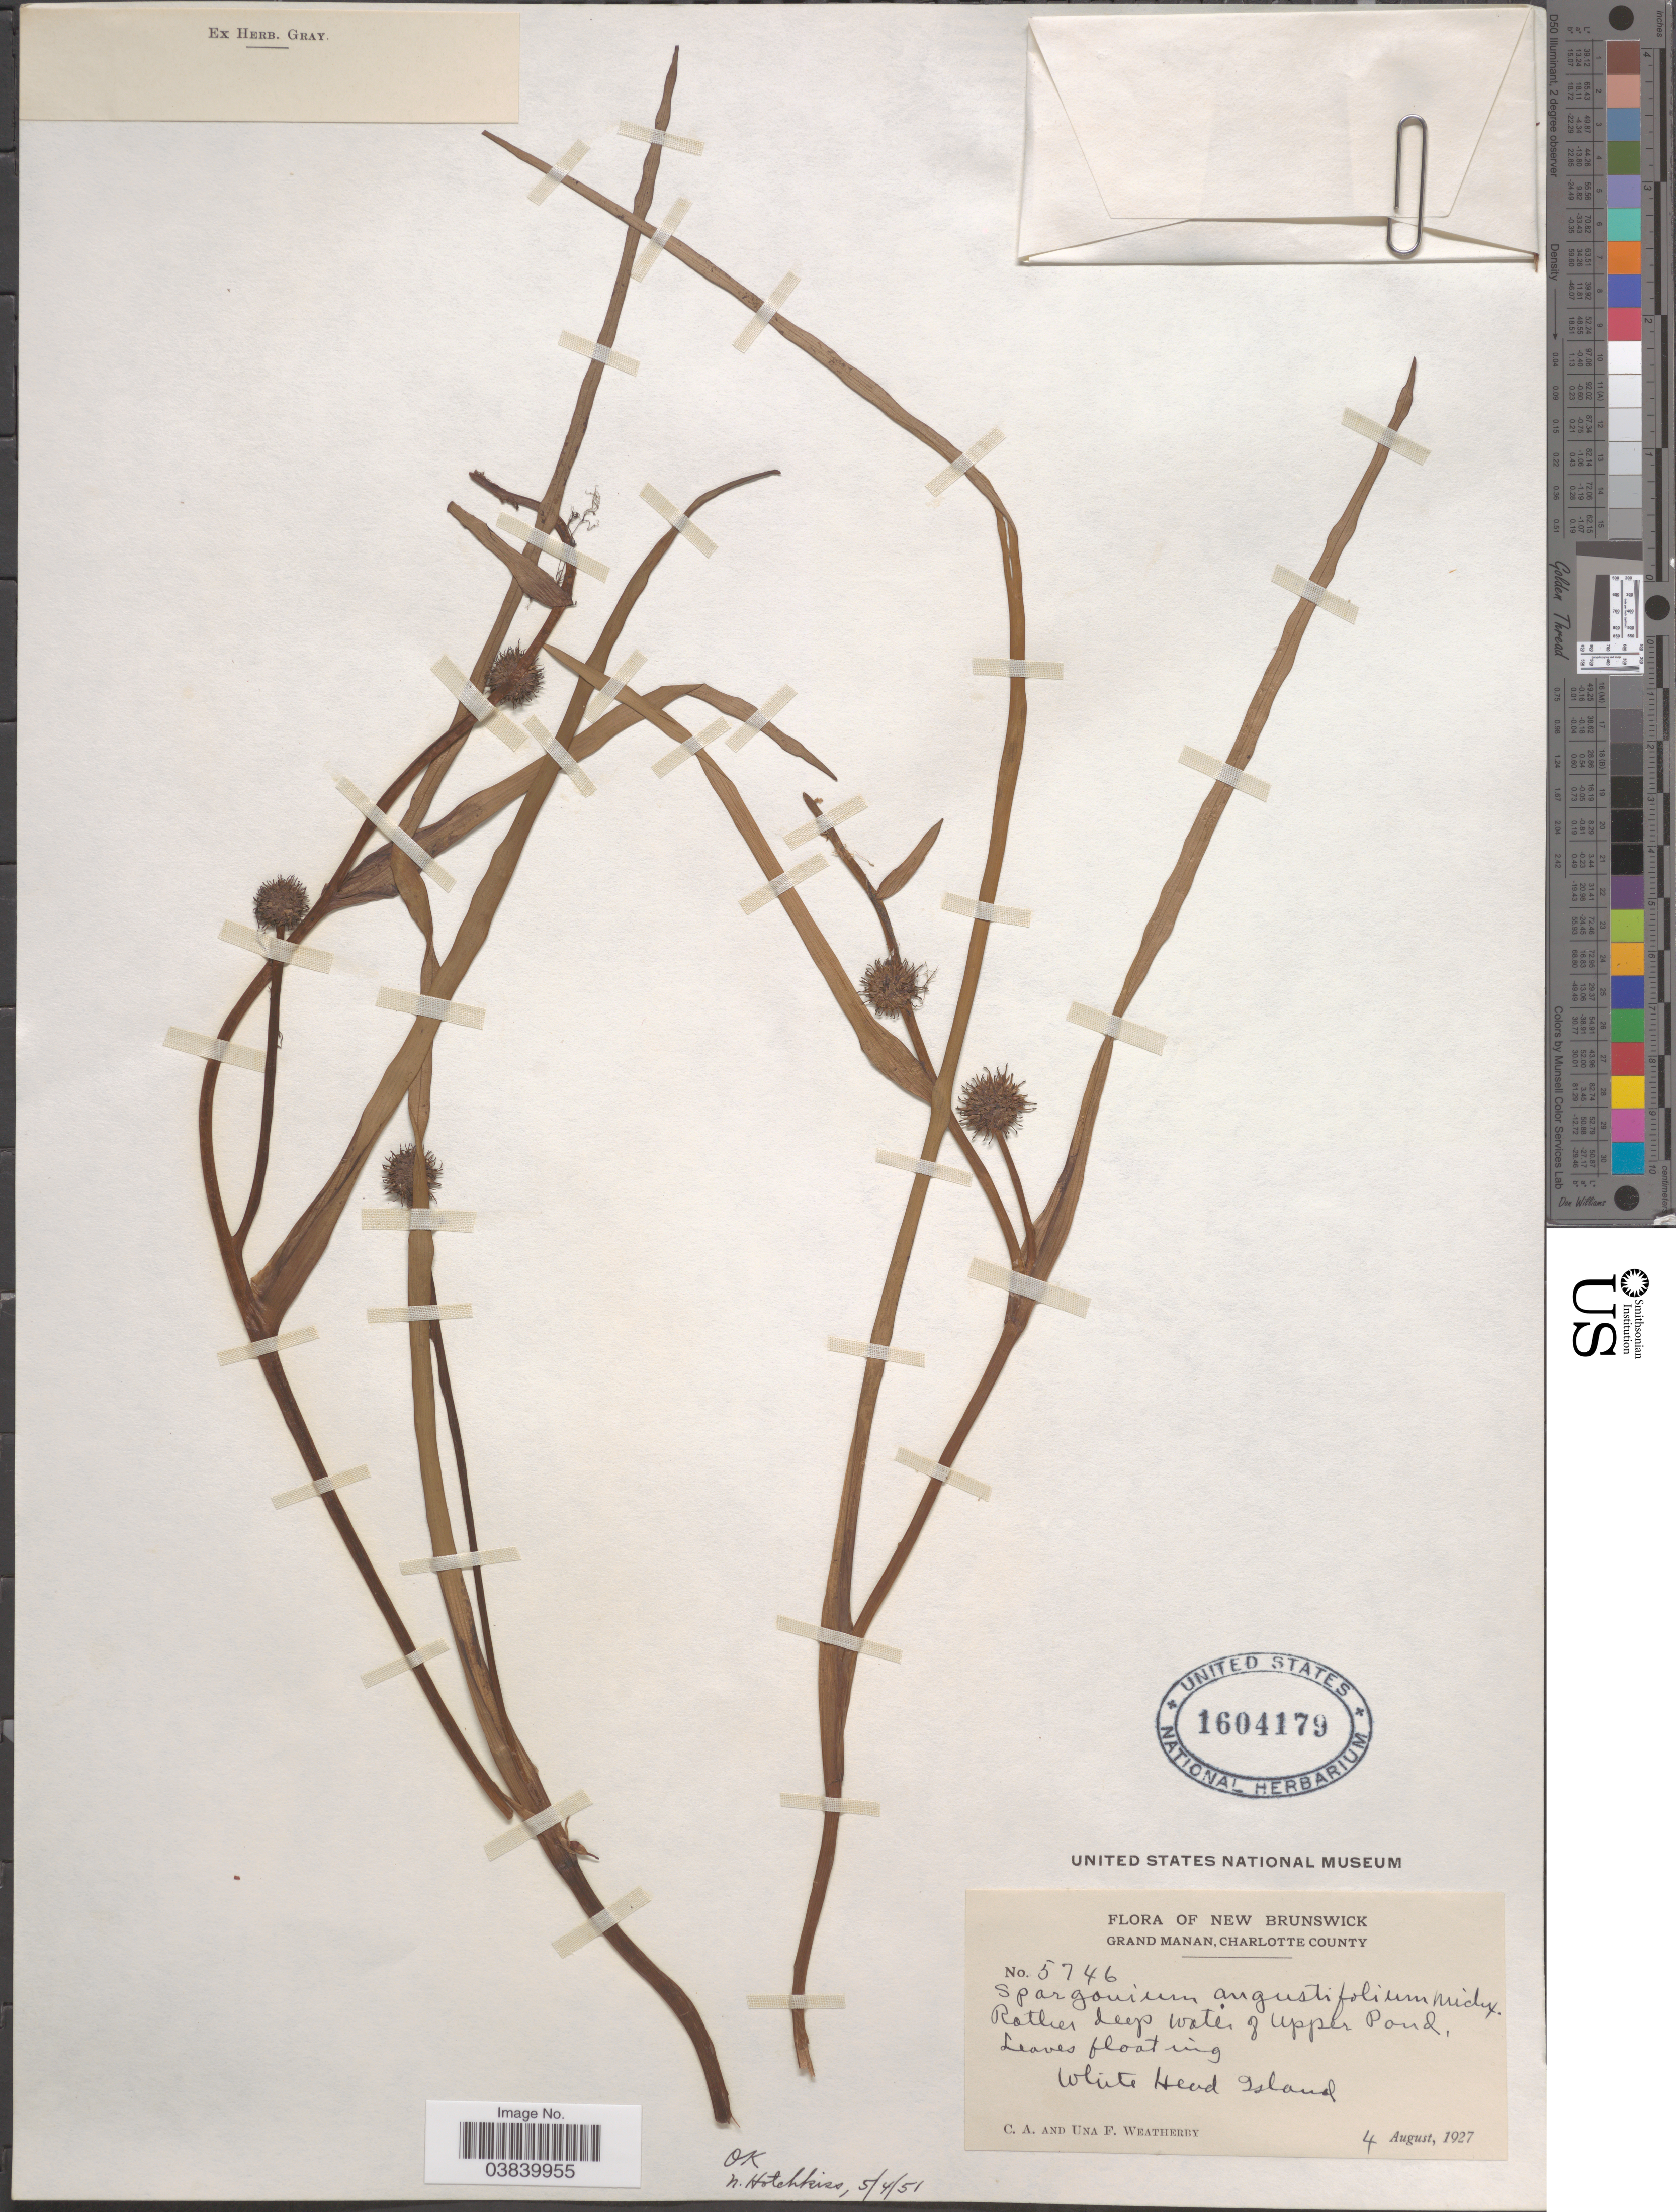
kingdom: Plantae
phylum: Tracheophyta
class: Liliopsida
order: Poales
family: Typhaceae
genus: Sparganium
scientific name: Sparganium angustifolium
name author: Michx.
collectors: C. A. Weatherby & U. Weatherby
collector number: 5746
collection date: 1927-08-04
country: Canada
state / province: New Brunswick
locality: Grand Manan, Charlotte County. Rather deep water of Upper Pond, White Head Island.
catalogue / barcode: US 1604179